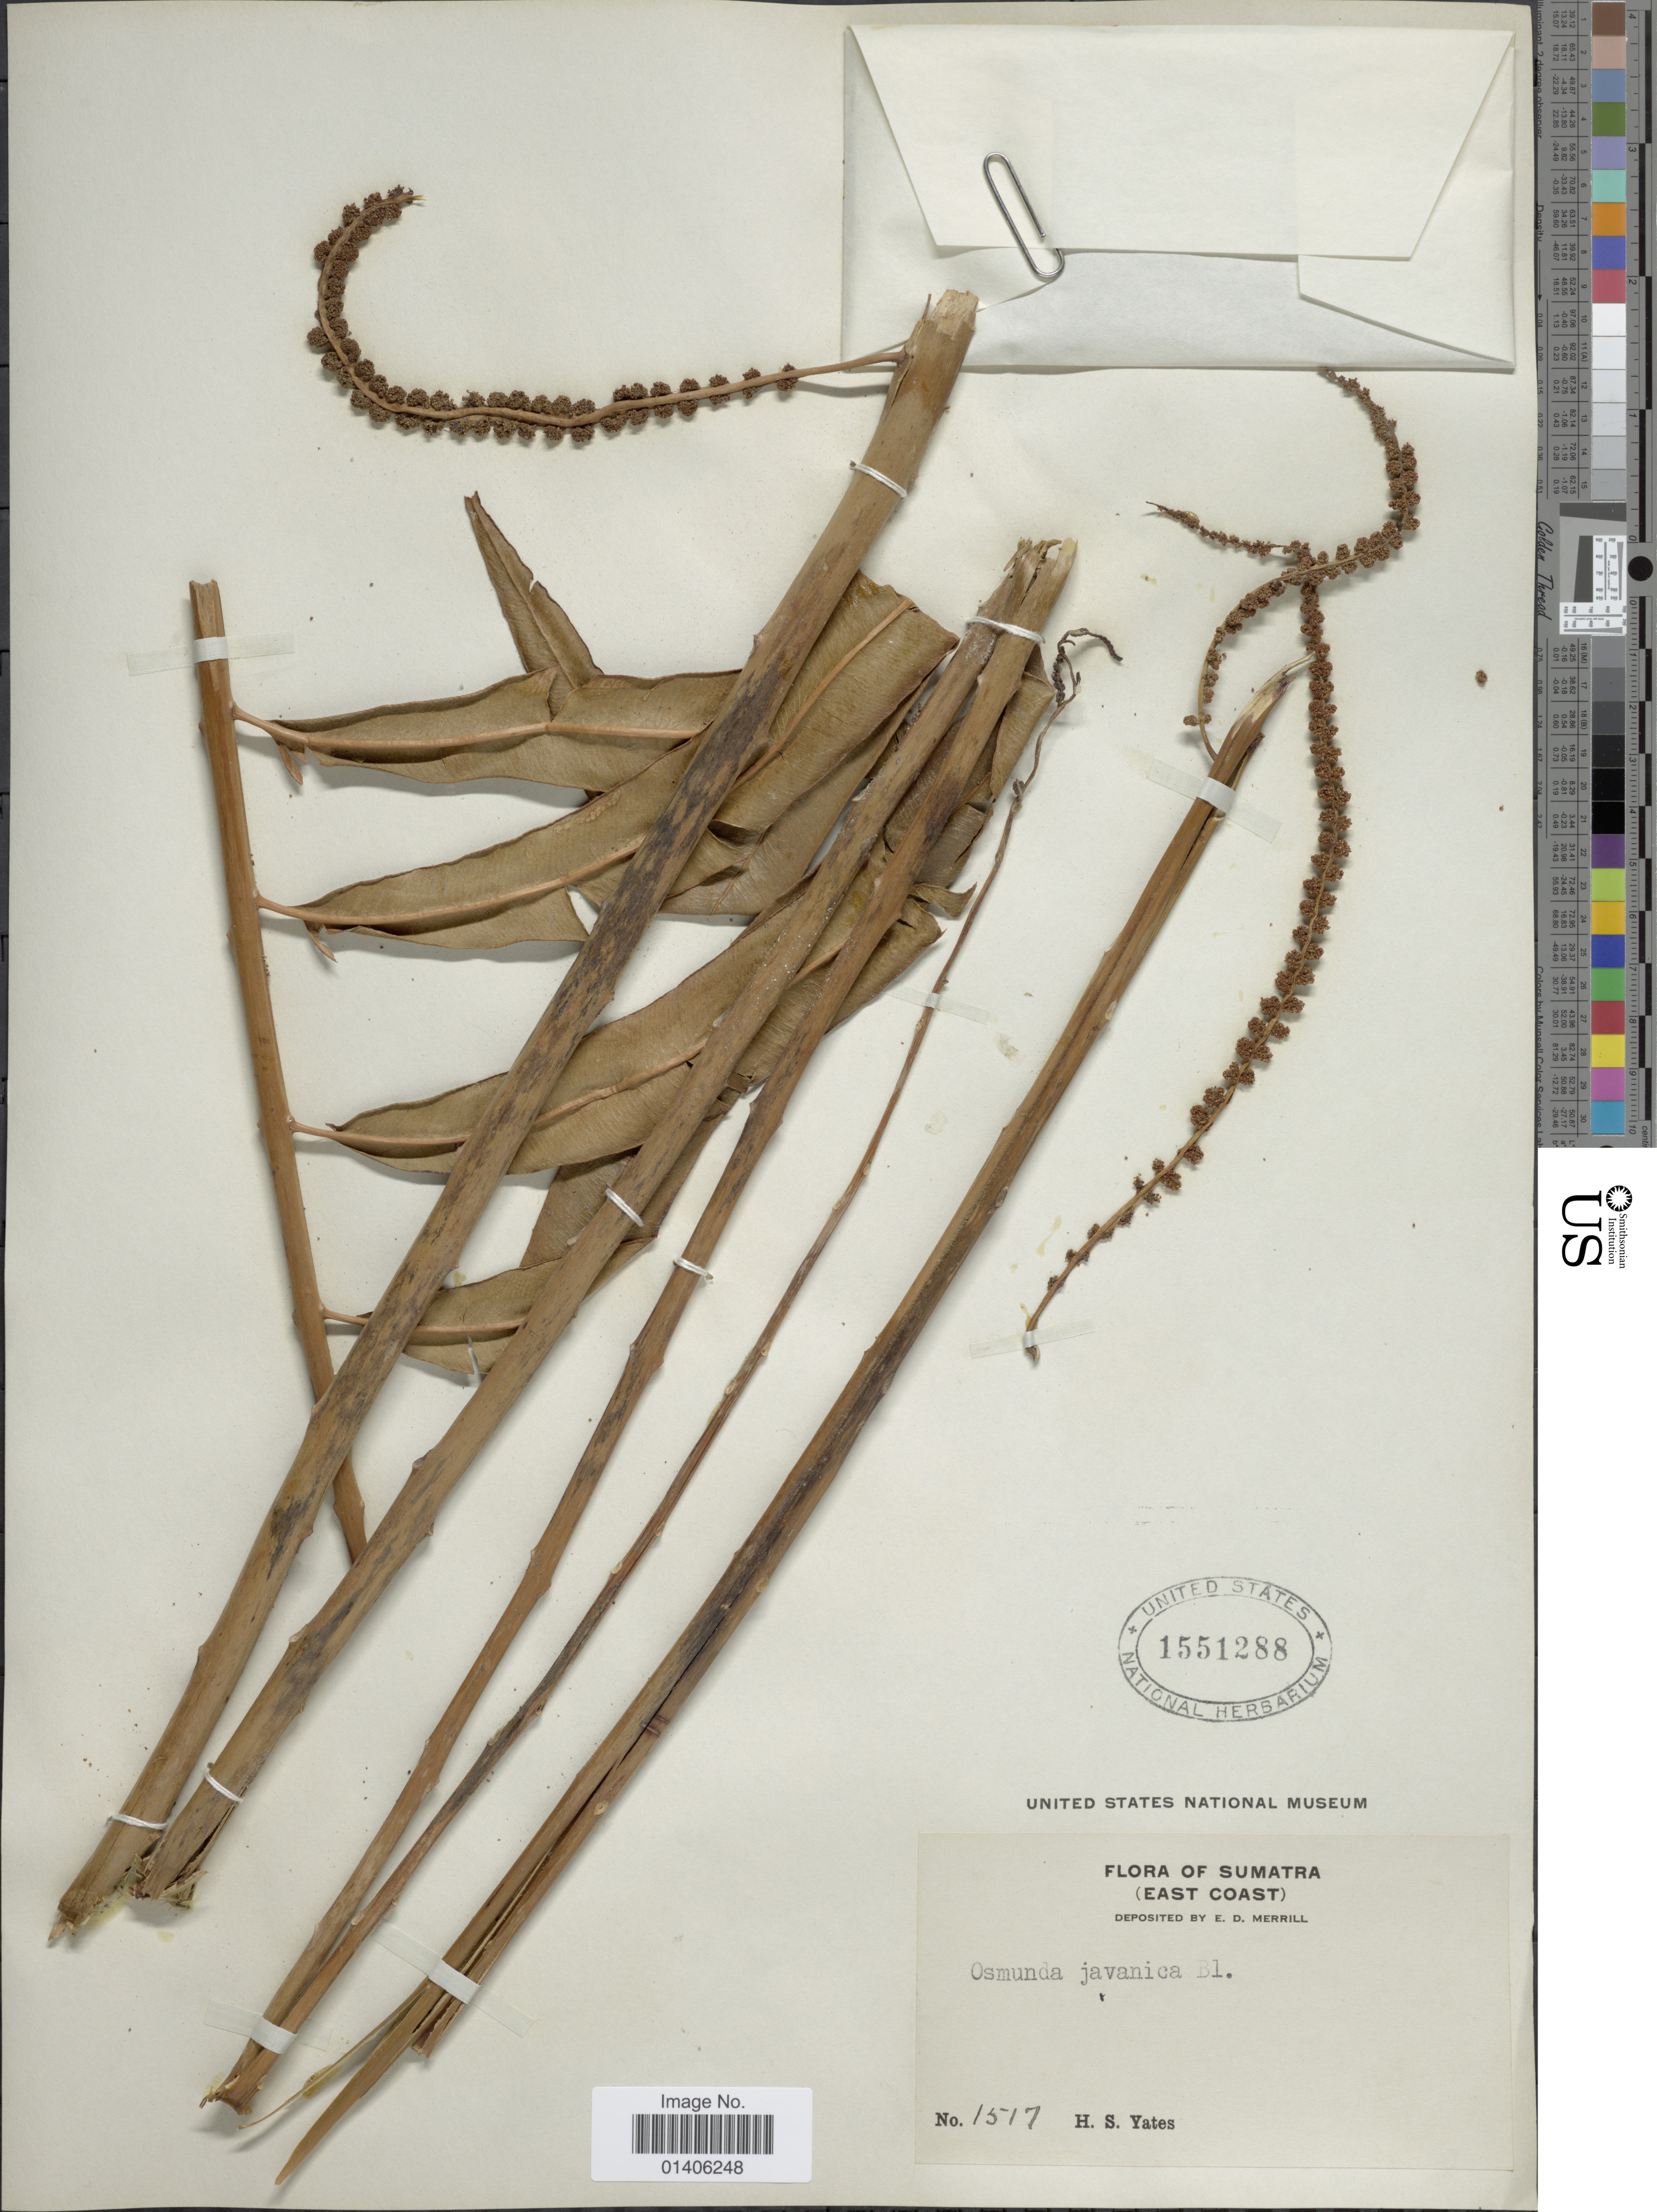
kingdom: Plantae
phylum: Tracheophyta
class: Polypodiopsida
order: Osmundales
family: Osmundaceae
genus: Osmunda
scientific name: Osmunda javanica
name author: Blume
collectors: H. S. Yates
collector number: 1517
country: Indonesia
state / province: Sumatra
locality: (east Coast)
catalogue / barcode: US 1551288